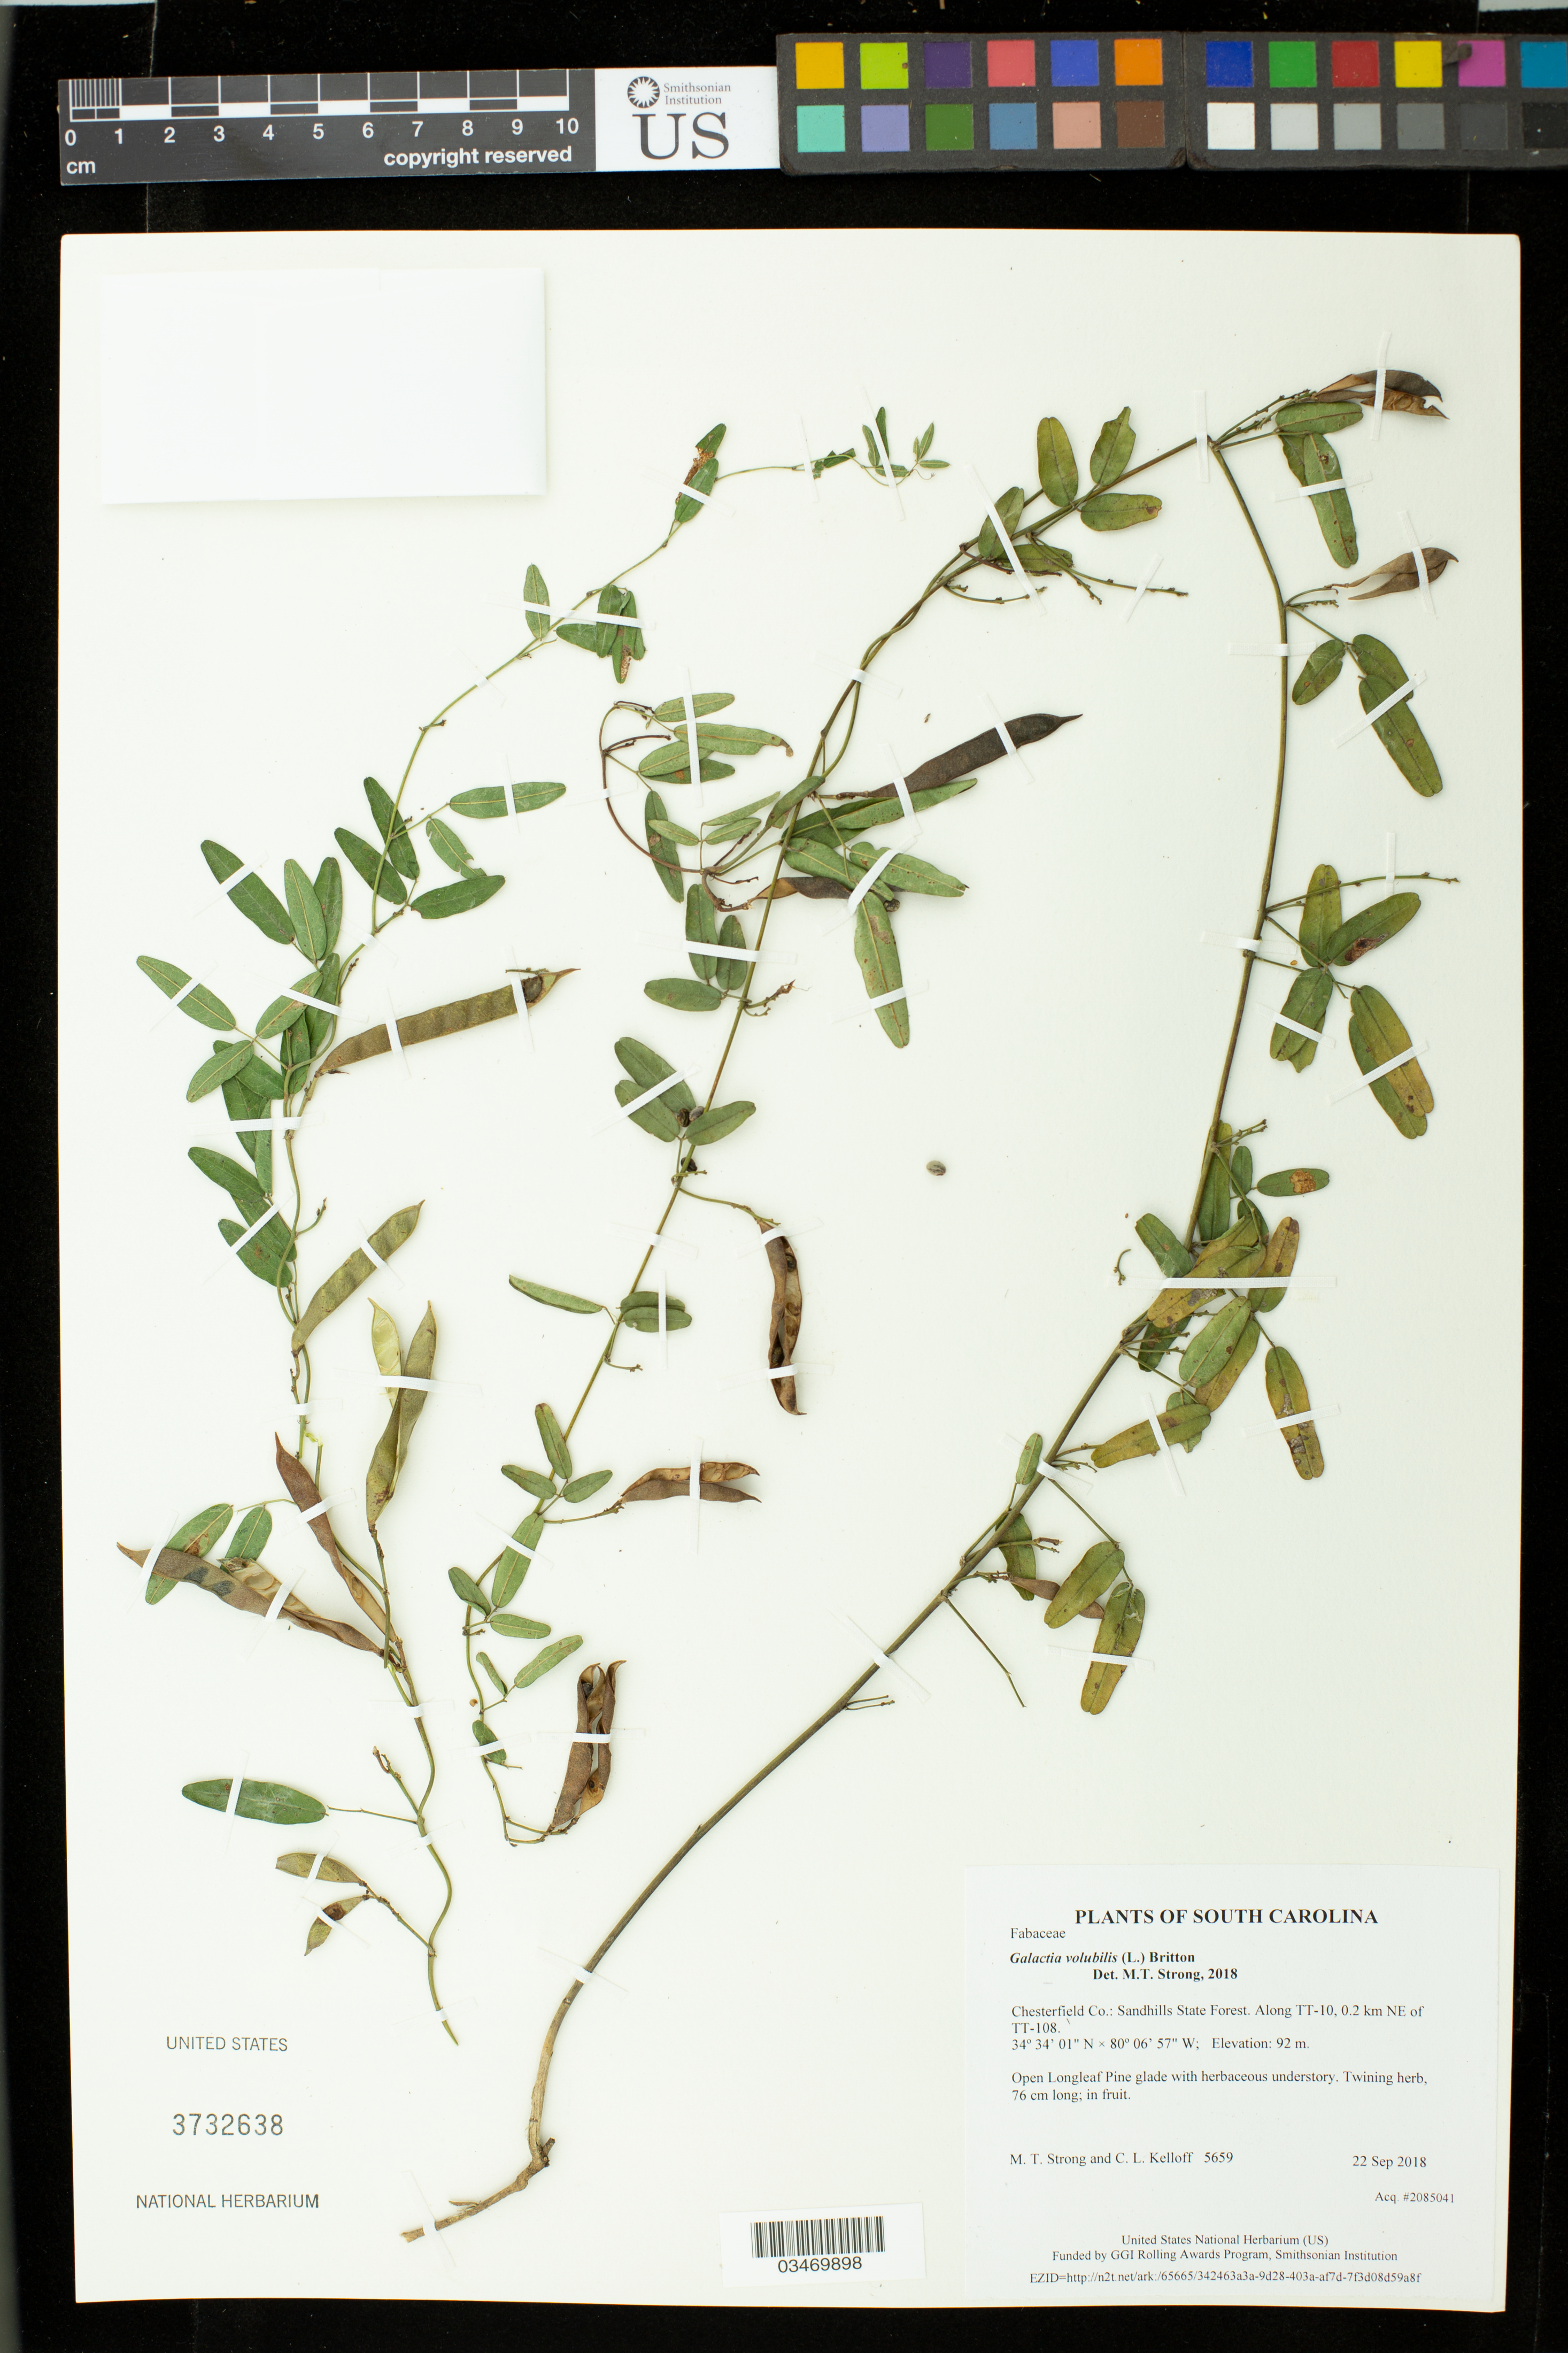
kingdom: Plantae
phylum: Tracheophyta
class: Magnoliopsida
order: Fabales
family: Fabaceae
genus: Galactia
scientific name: Galactia volubilis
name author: (L.) Britton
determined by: Strong, M. T., (US), Smithsonian Institution - National Museum of Natural History (UNITED STATES)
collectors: M. T. Strong & C. L. Kelloff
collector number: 5659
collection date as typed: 22 Sep 2018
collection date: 2018-09-22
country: United States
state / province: South Carolina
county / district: Chesterfield Co.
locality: Sandhills State Forest. Edge of pine plantation along TT-10, 0.2 km NE of TT-108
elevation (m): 92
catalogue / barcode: US 3732638